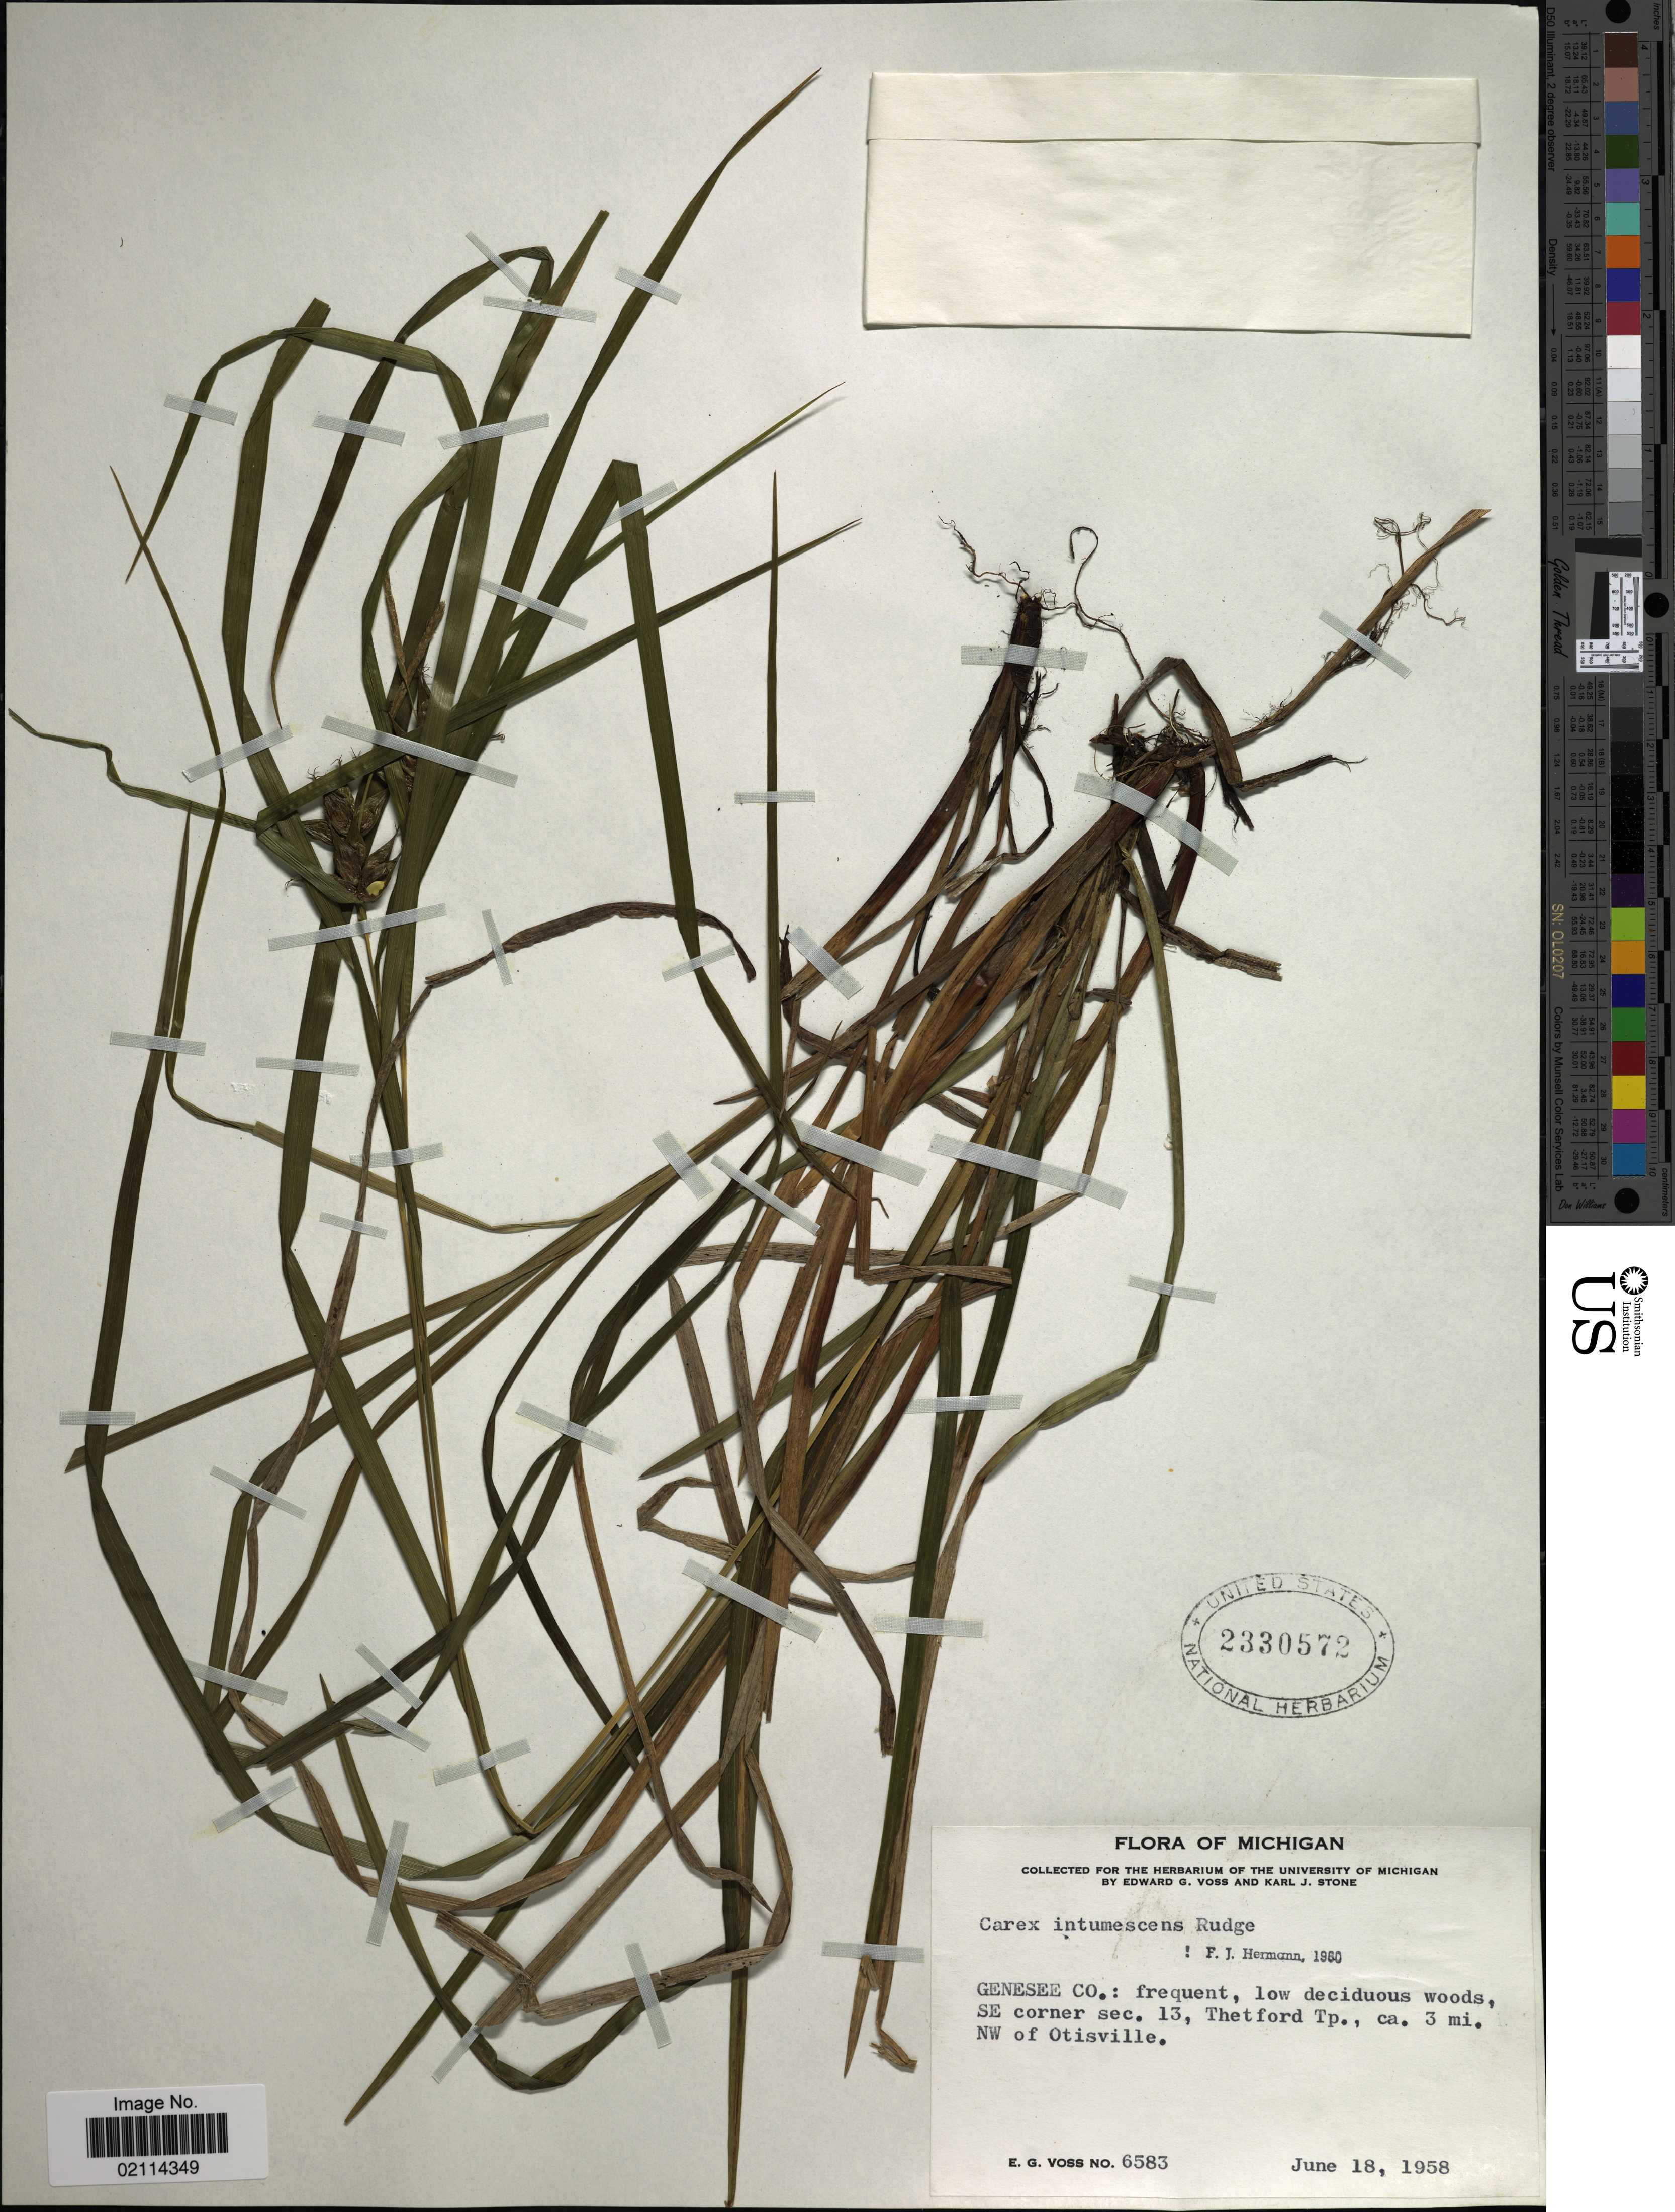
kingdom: Plantae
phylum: Tracheophyta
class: Liliopsida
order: Poales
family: Cyperaceae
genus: Carex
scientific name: Carex intumescens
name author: Rudge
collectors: E. G. Voss & K. J. Stone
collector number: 6583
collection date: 1958-06-18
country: United States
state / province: Michigan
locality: Genesee Co.: low woods, SE corner sec. 13, Thetford Tp., ca. 3 mi. NW of Otisville.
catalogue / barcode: US 2330572